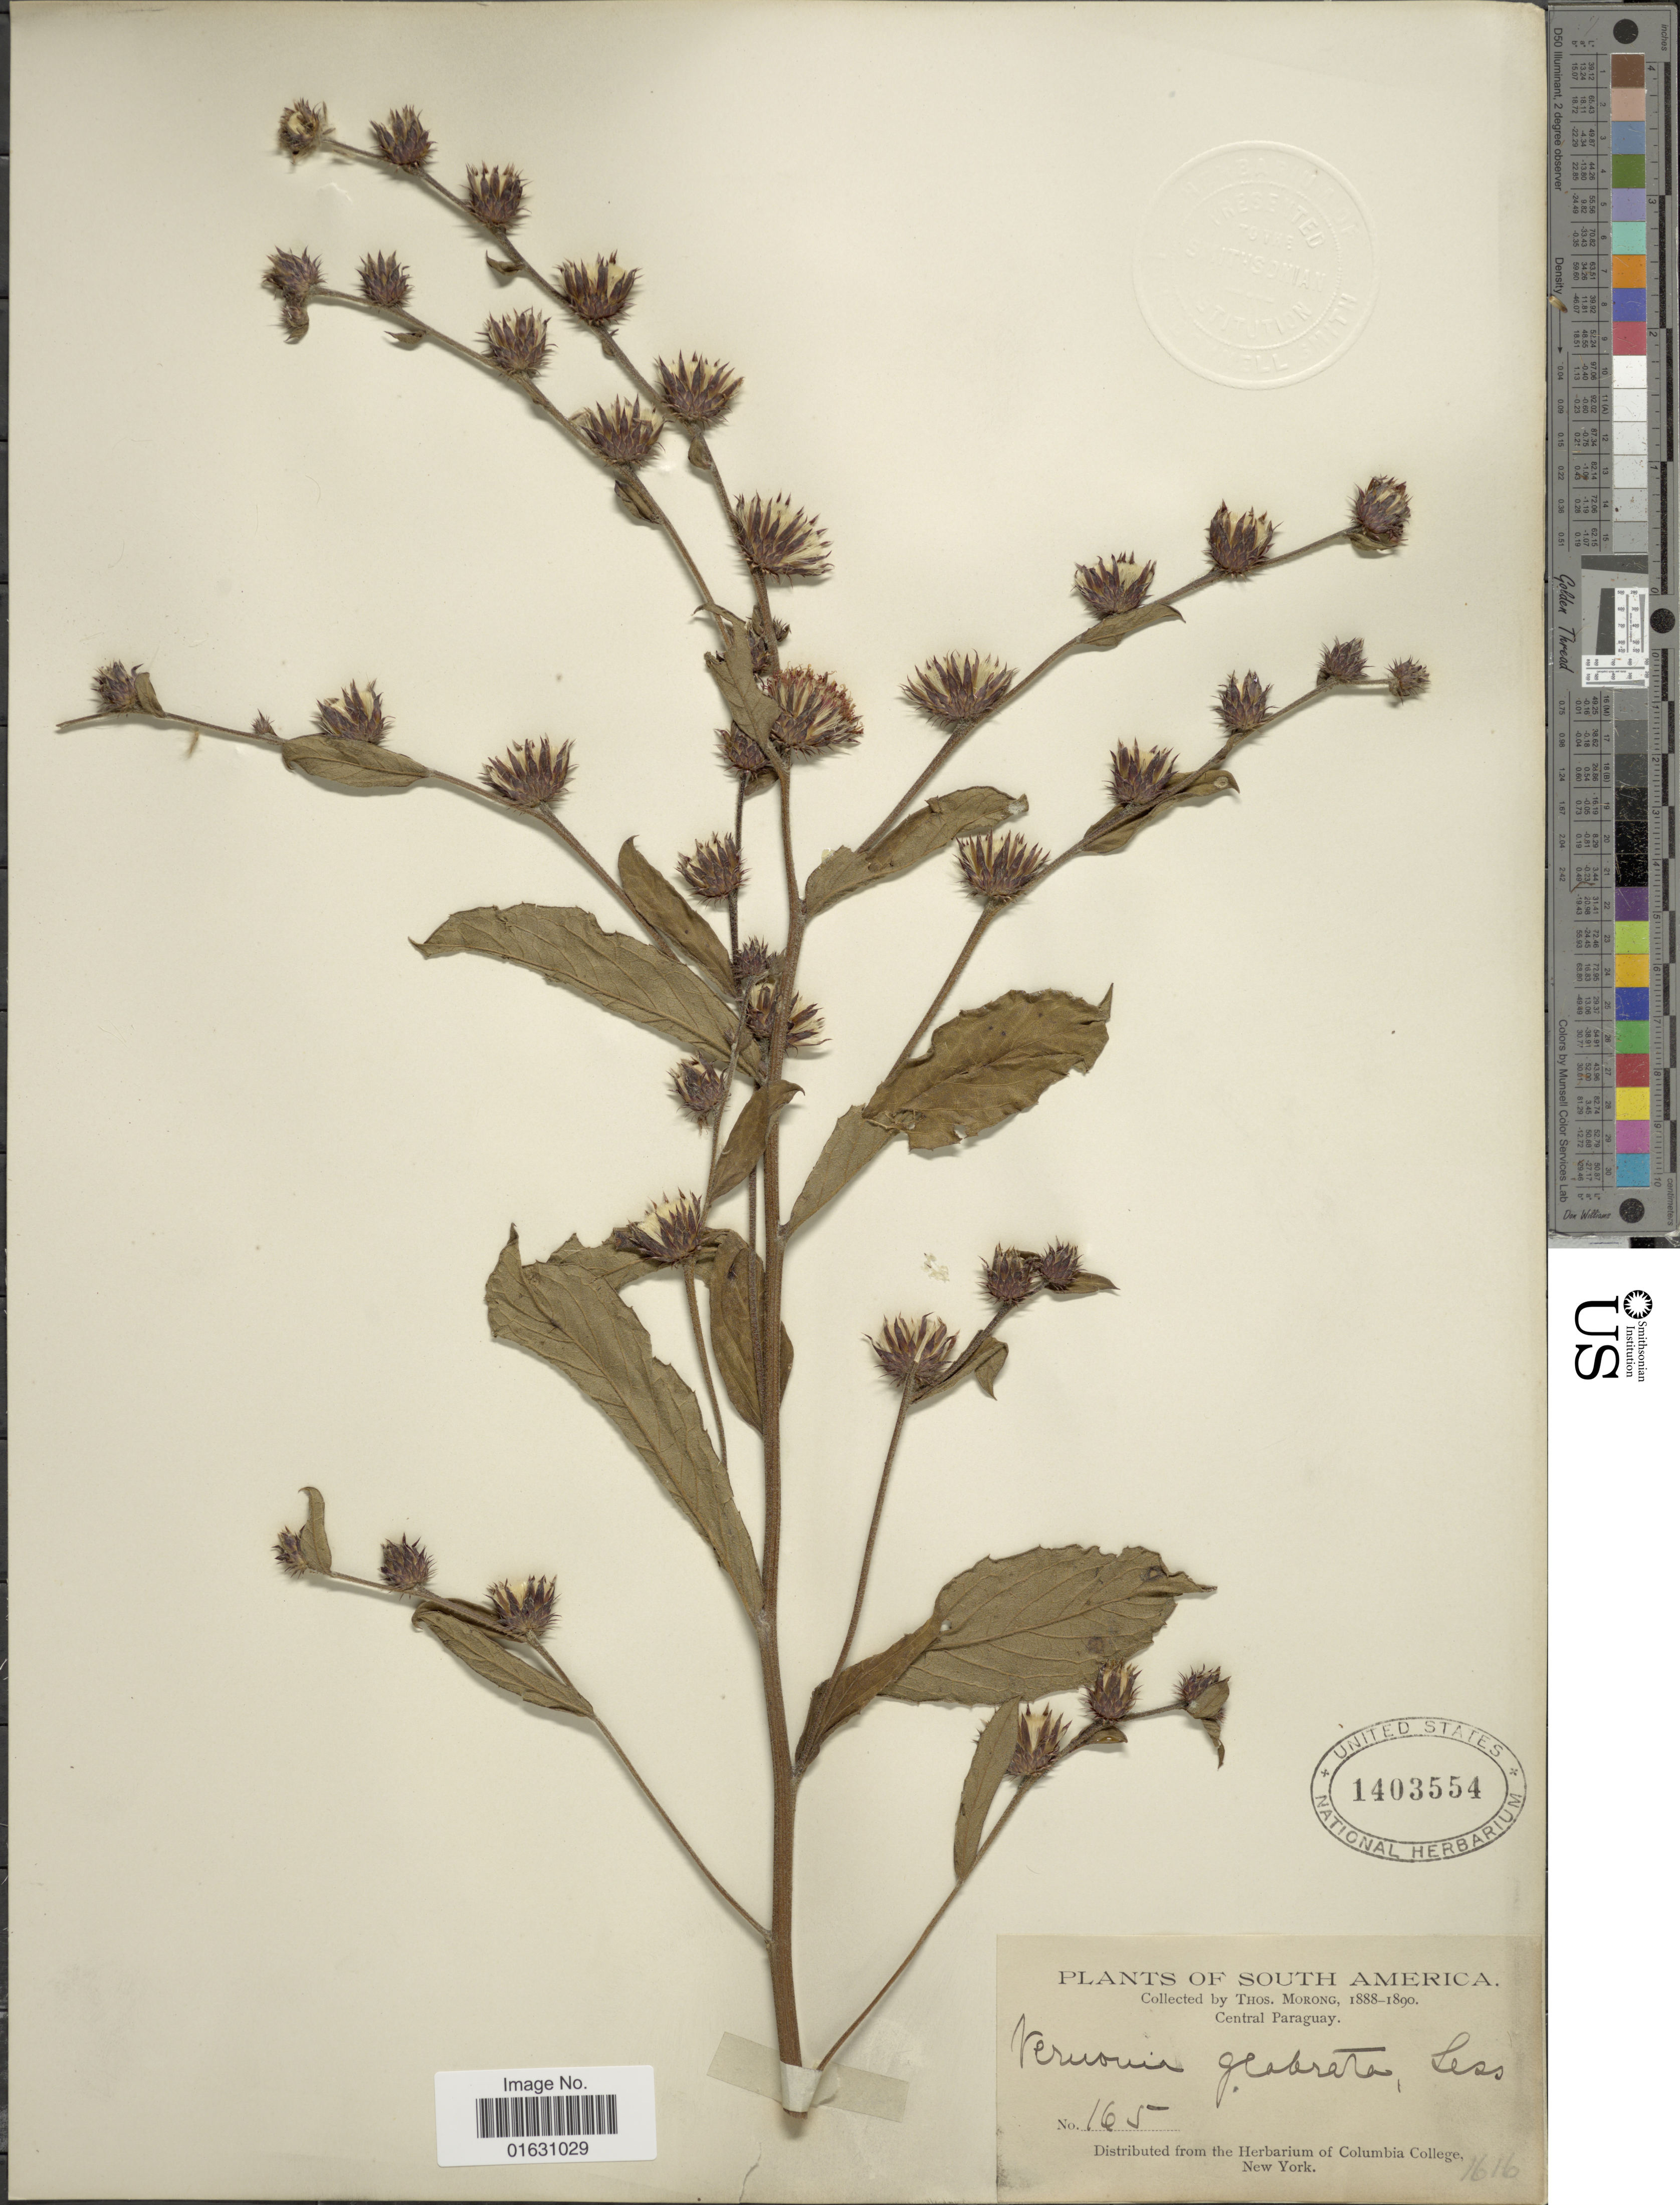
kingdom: Plantae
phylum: Tracheophyta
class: Magnoliopsida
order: Asterales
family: Asteraceae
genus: Lessingianthus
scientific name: Lessingianthus niederleinii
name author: (Hieron.) H. Rob.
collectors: ex herb. T. Morong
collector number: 165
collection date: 1888/1890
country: Paraguay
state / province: Central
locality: Central Paraguay.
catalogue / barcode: US 1403554